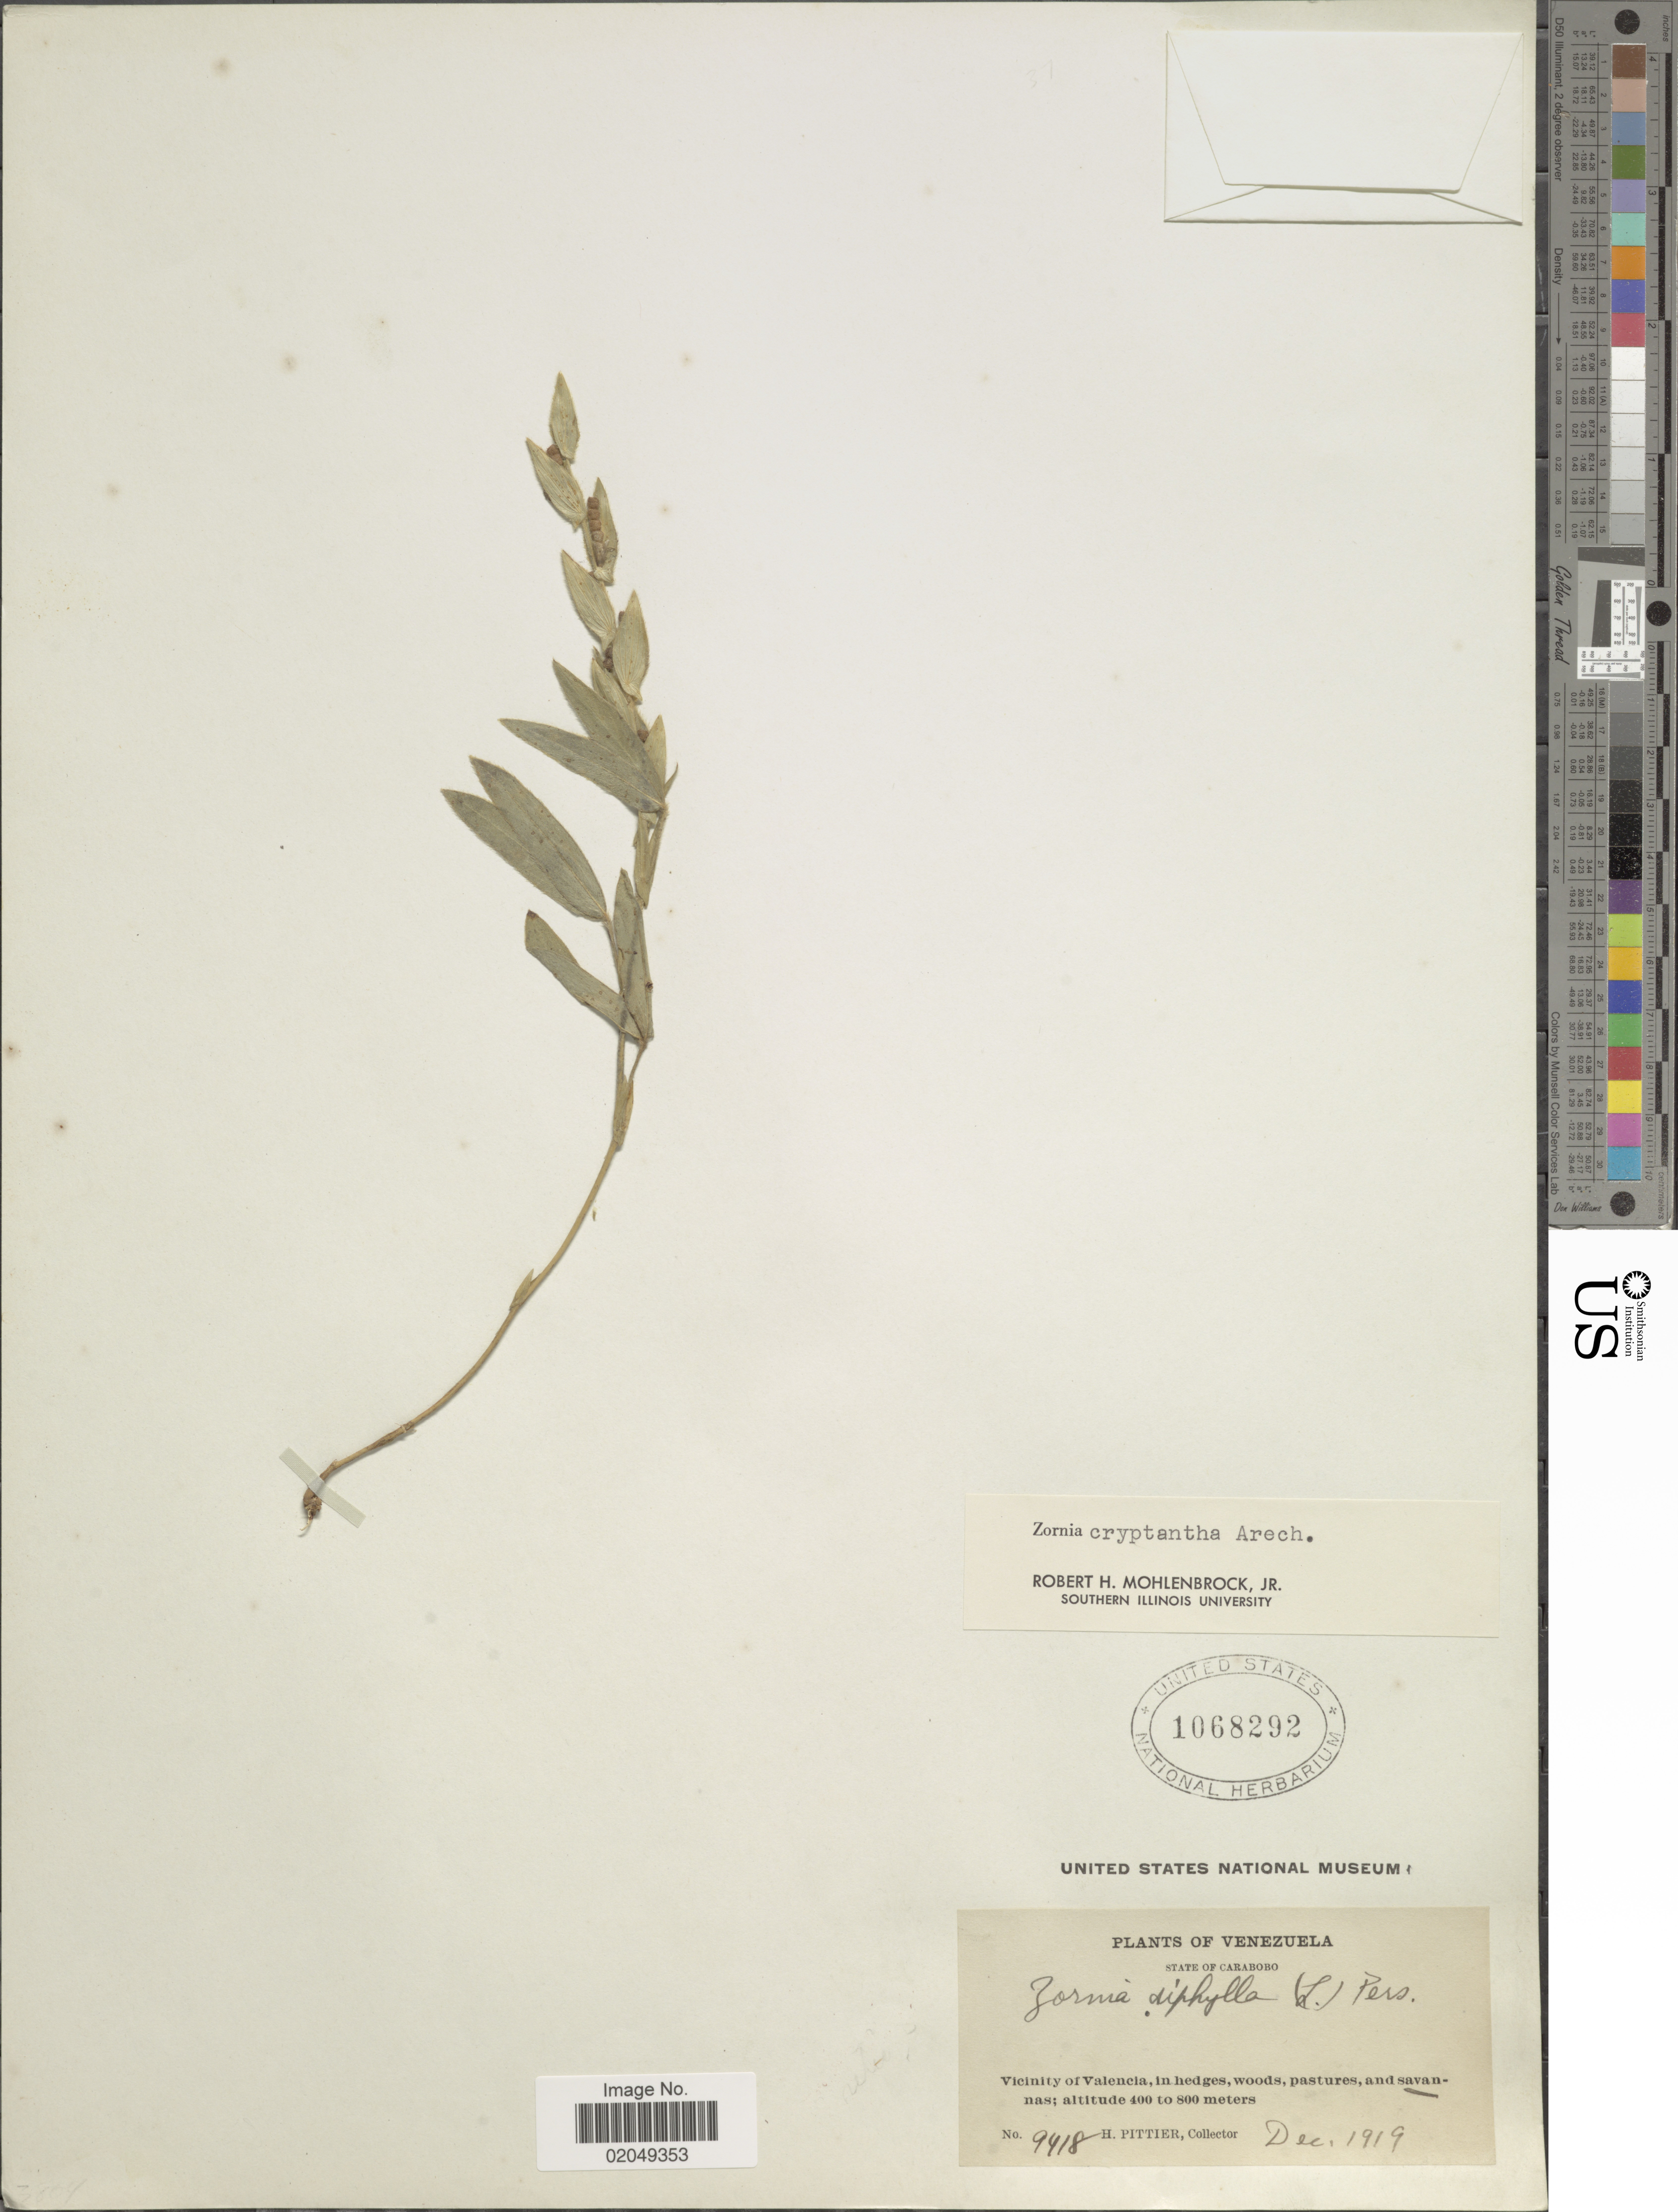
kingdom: Plantae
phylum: Tracheophyta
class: Magnoliopsida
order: Fabales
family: Fabaceae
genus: Zornia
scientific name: Zornia cryptantha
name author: Arechav.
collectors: H. F. Pittier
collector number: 96418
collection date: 1919-12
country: Venezuela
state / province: Carabobo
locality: Vicinity of Valencia, in hedges, woods, pastures, and savannas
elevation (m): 400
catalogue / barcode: US 1068292